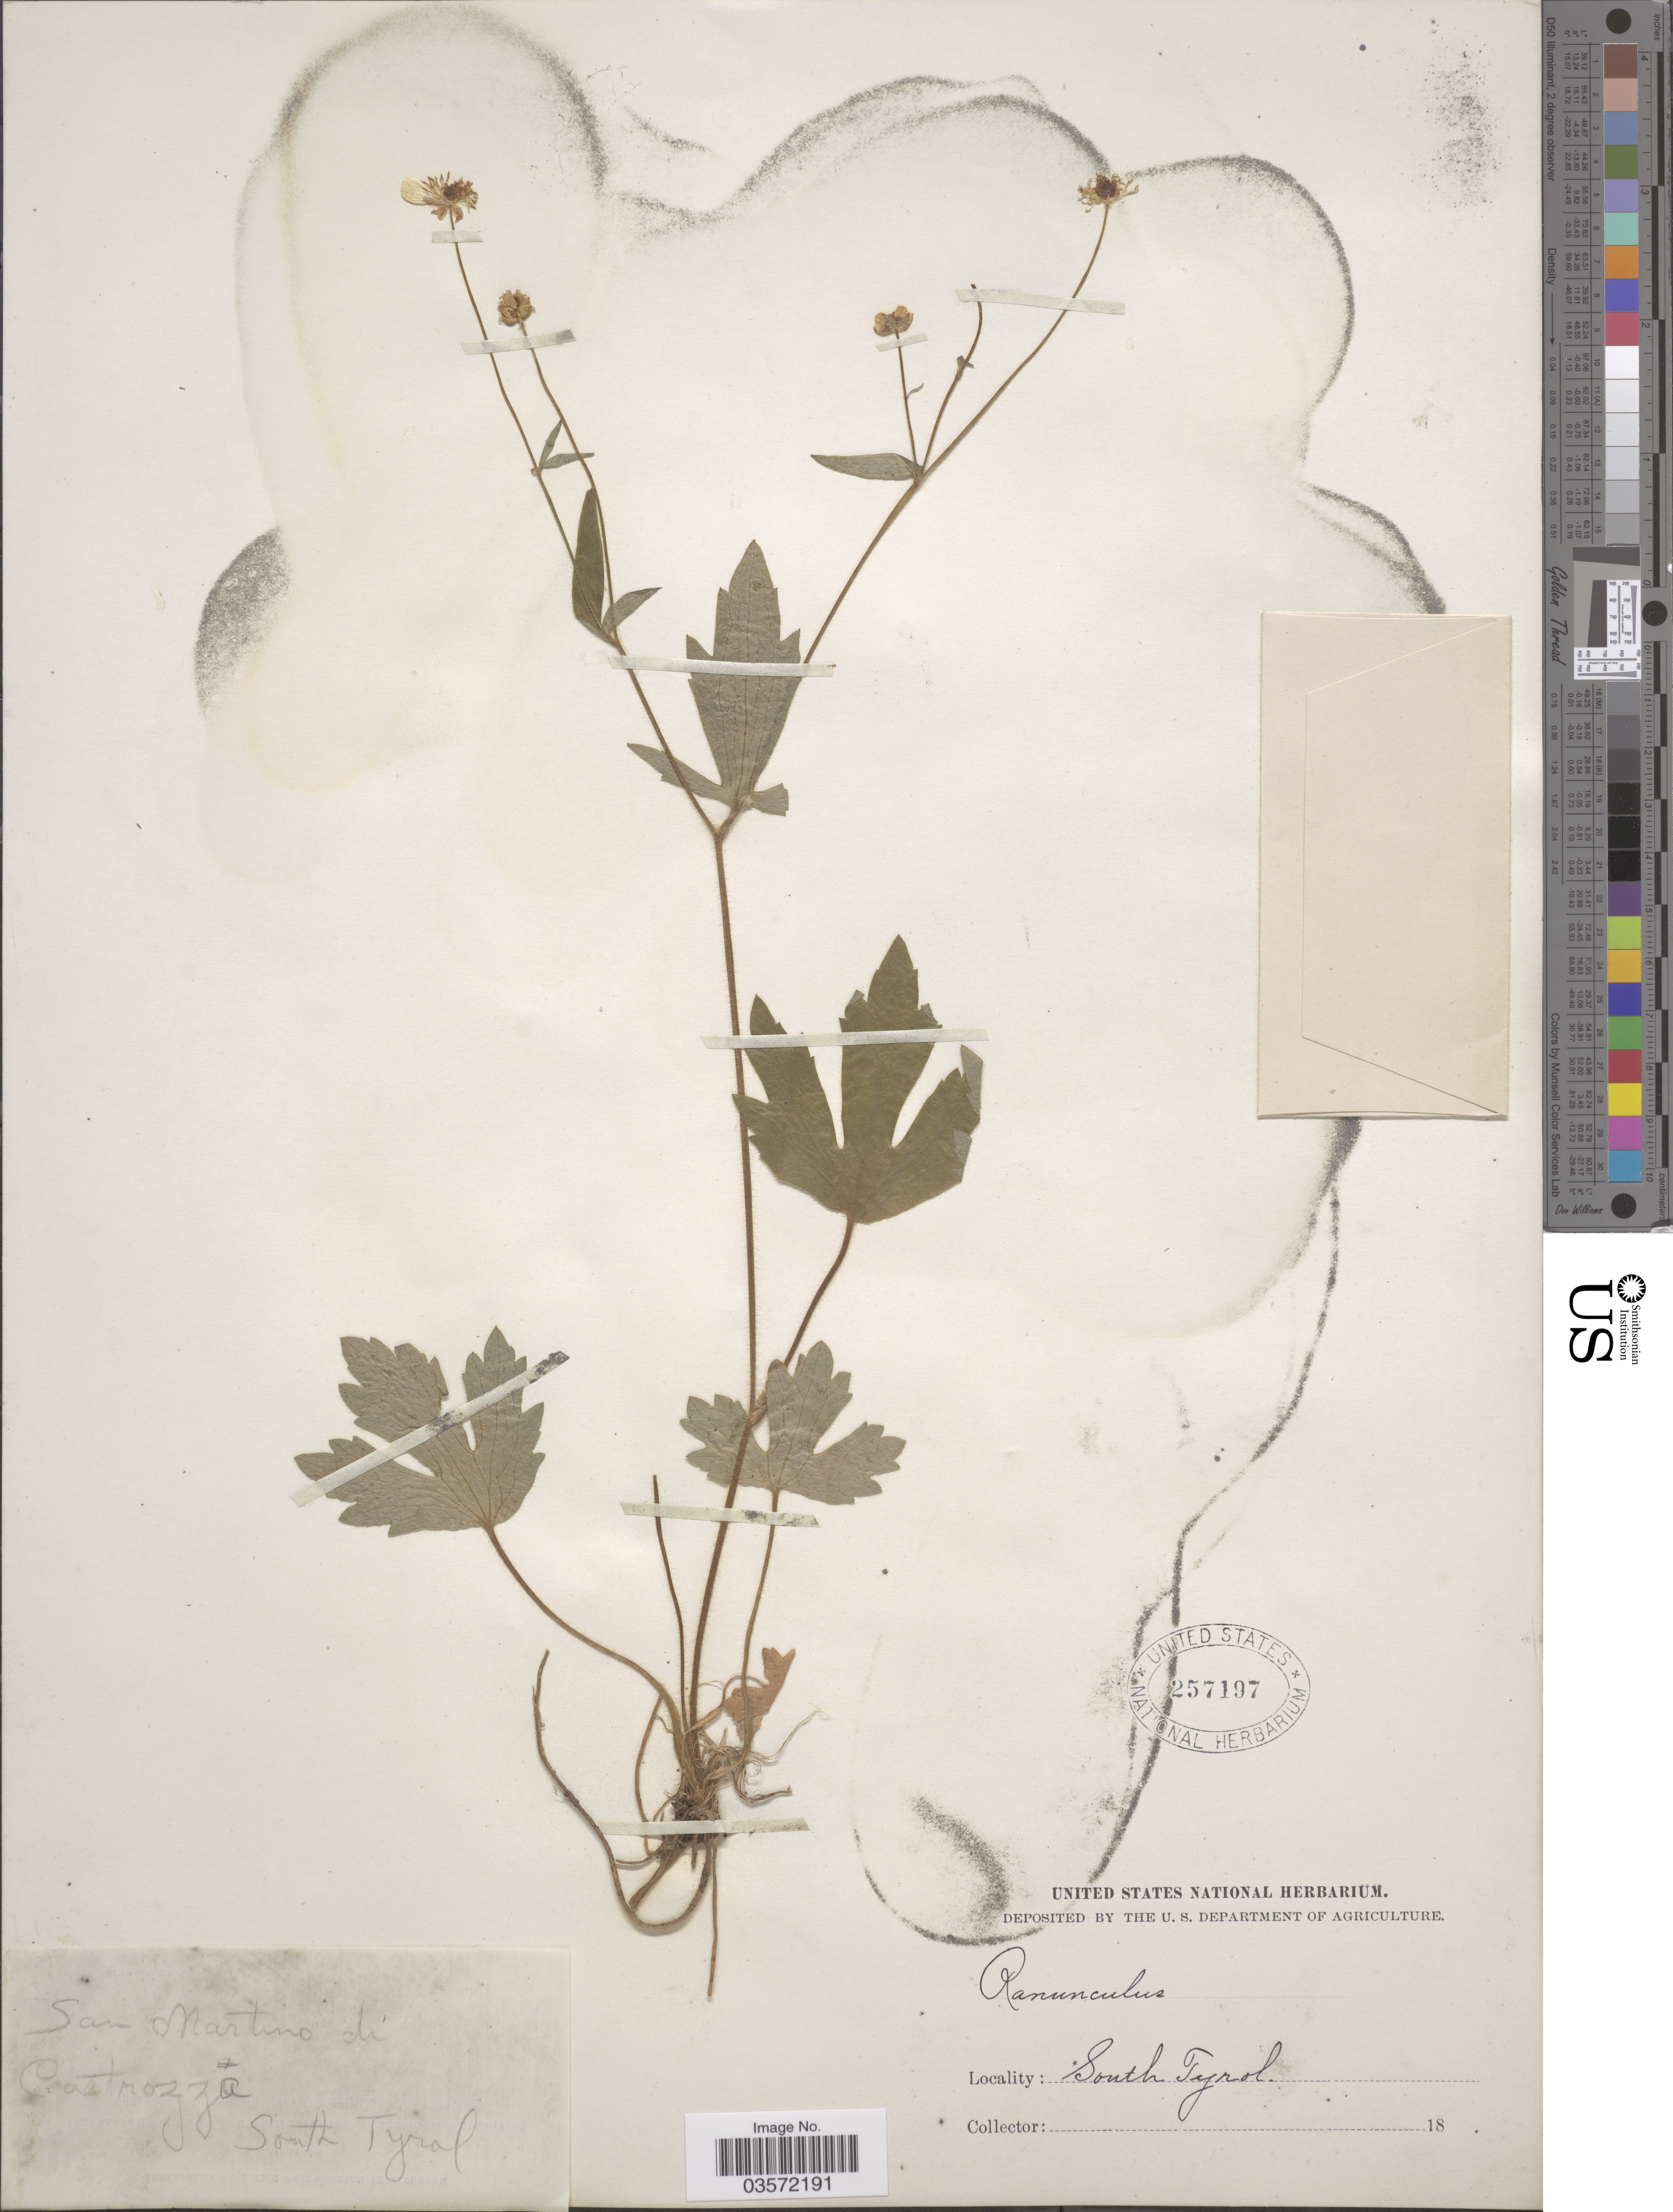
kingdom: Plantae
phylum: Tracheophyta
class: Magnoliopsida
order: Ranunculales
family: Ranunculaceae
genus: Ranunculus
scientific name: Ranunculus sp.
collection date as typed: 18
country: Italy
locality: San Martino di Castrozza. South Tyrol.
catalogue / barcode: US 257197